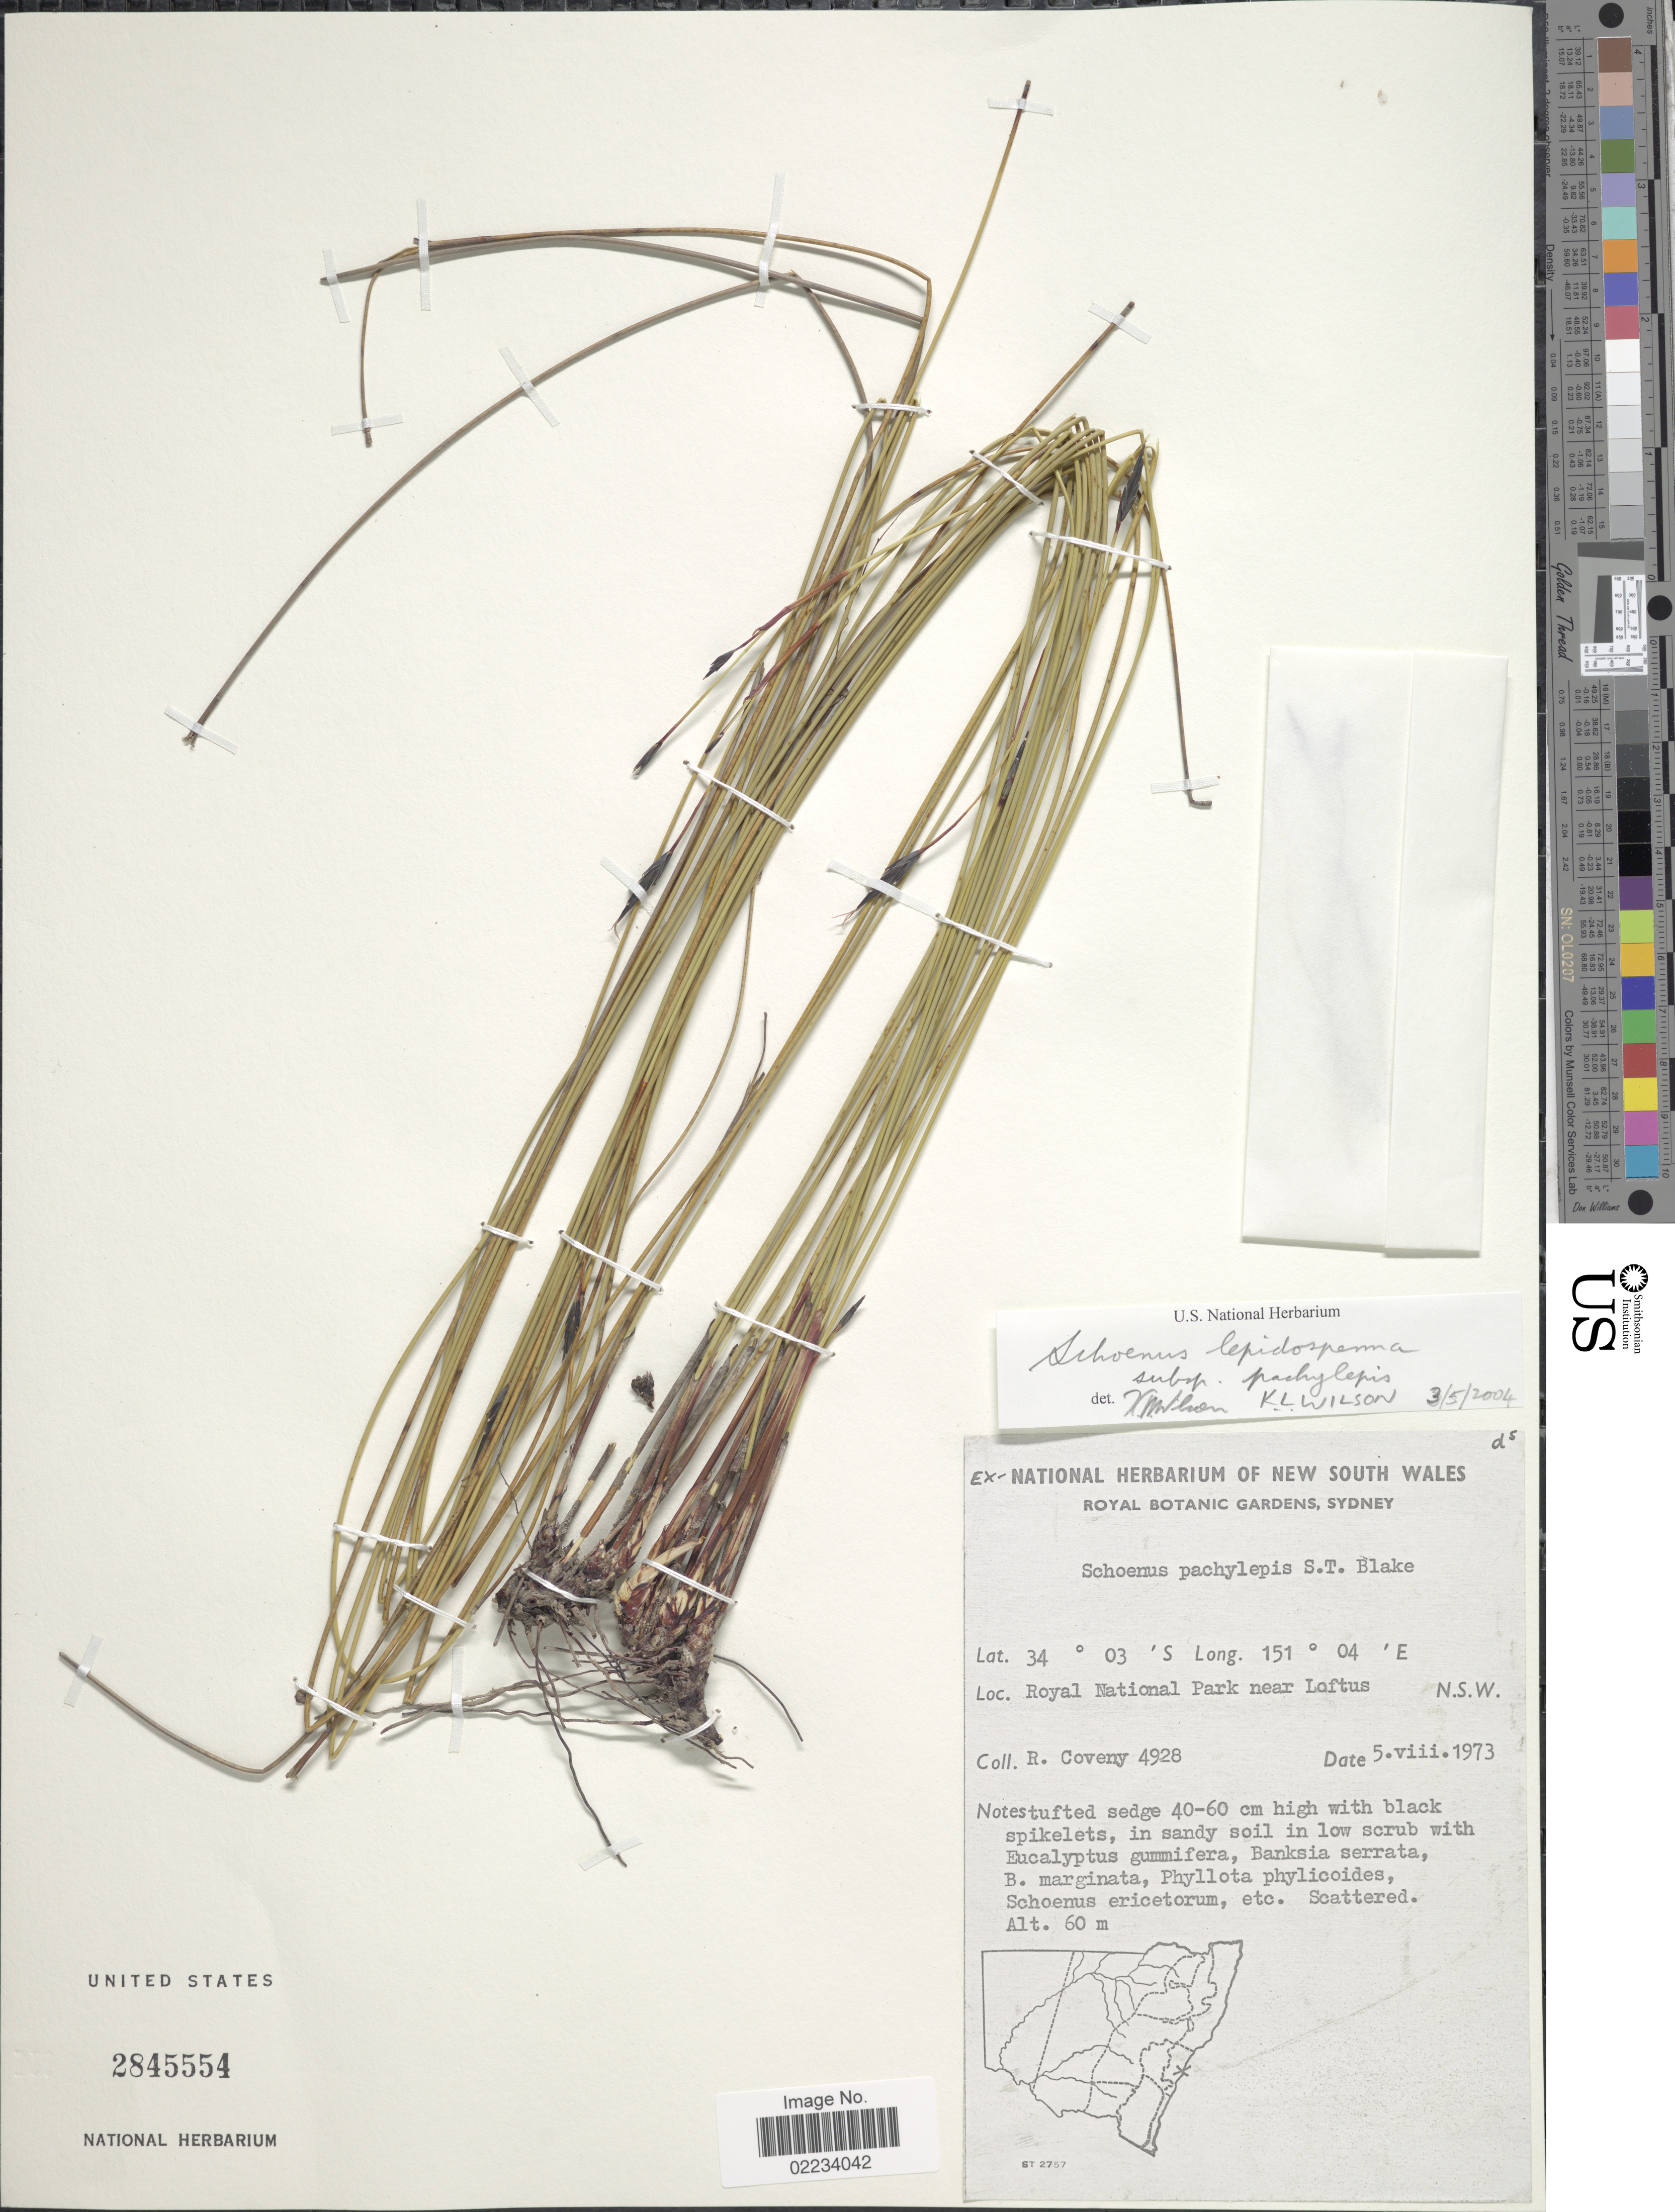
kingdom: Plantae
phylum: Tracheophyta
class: Liliopsida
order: Poales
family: Cyperaceae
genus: Schoenus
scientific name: Schoenus lepidosperma subsp. pachylepis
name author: (S.T. Blake) K.L. Wilson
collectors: R. Coveny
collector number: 4928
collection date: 1973-08-05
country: Australia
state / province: New South Wales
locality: Royal National Park near Loftus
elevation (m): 60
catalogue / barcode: US 2845554